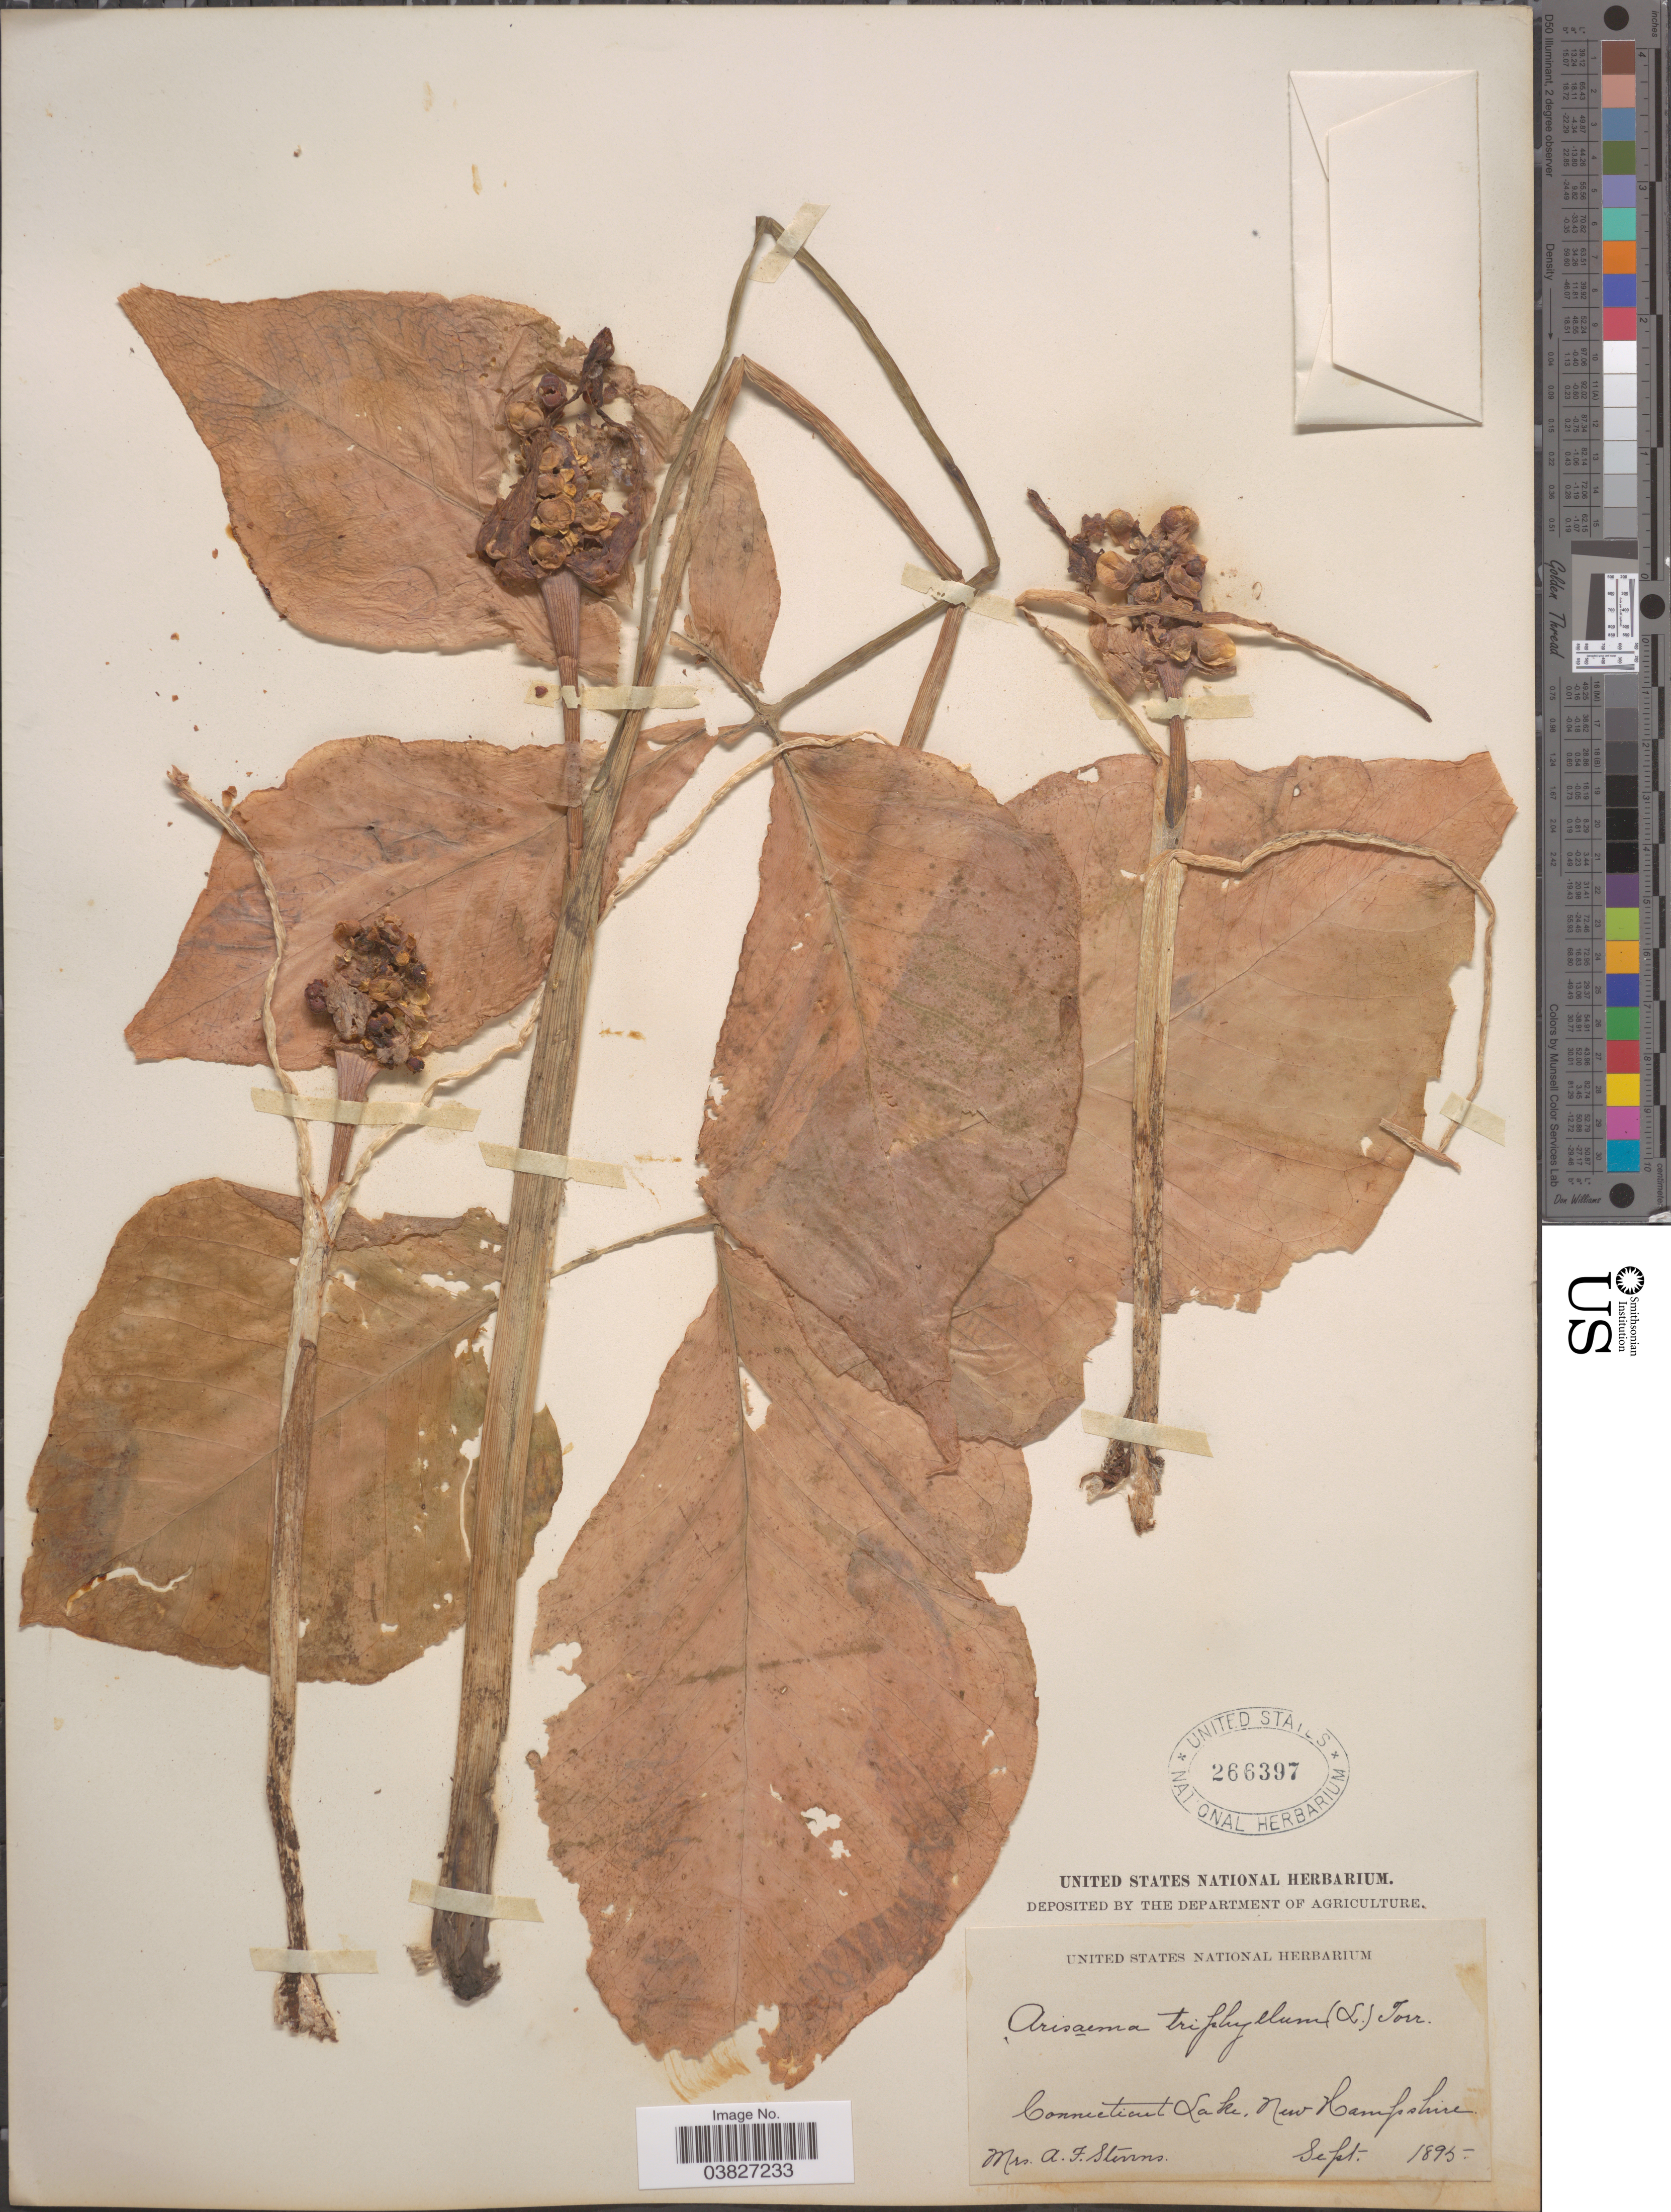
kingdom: Plantae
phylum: Tracheophyta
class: Liliopsida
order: Alismatales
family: Araceae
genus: Arisaema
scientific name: Arisaema triphyllum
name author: (L.) Schott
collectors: A. Stevens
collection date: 1895-09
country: United States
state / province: New Hampshire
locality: Connecticut Lake.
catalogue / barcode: US 266397